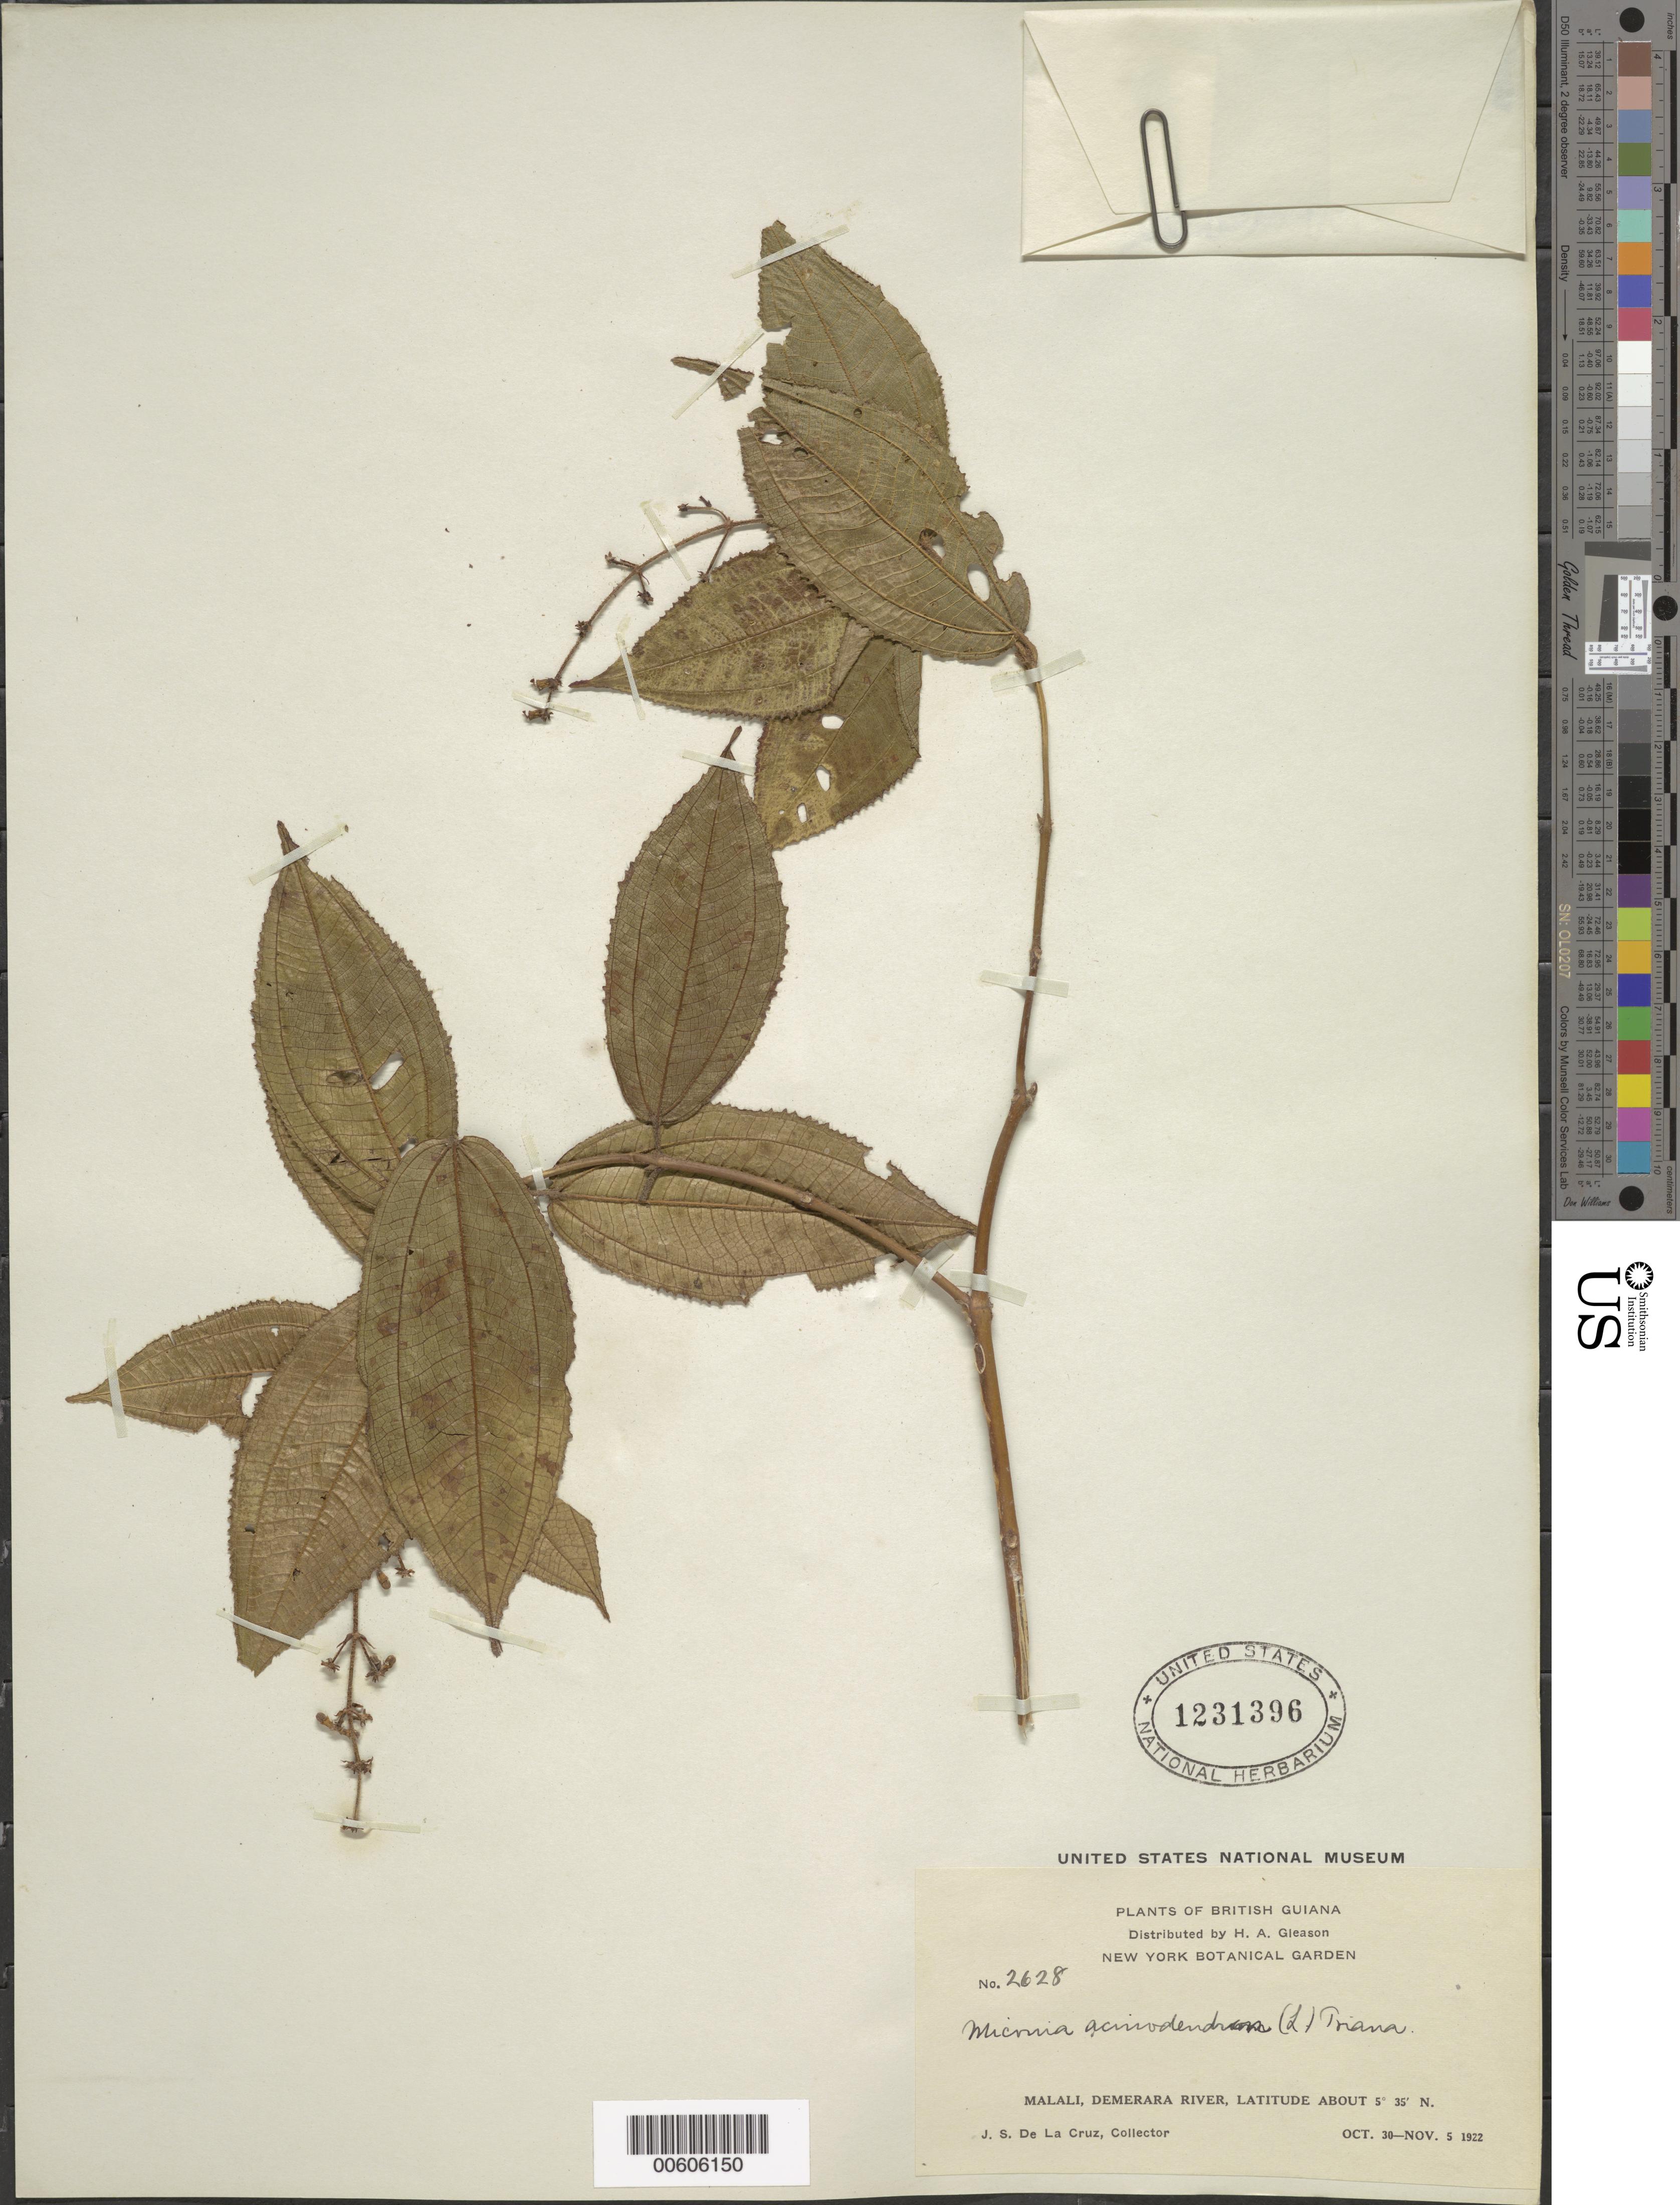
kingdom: Plantae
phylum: Tracheophyta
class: Magnoliopsida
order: Myrtales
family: Melastomataceae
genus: Miconia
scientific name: Miconia acinodendron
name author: (L.) Sweet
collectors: J. S. de la Cruz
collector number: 2628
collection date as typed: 30-Oct-22 to 5-Nov-22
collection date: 1922-10-30/1922-11-05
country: Guyana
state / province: U. Demerara-Berbice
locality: Malali, Demerara R.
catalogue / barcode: US 1231396